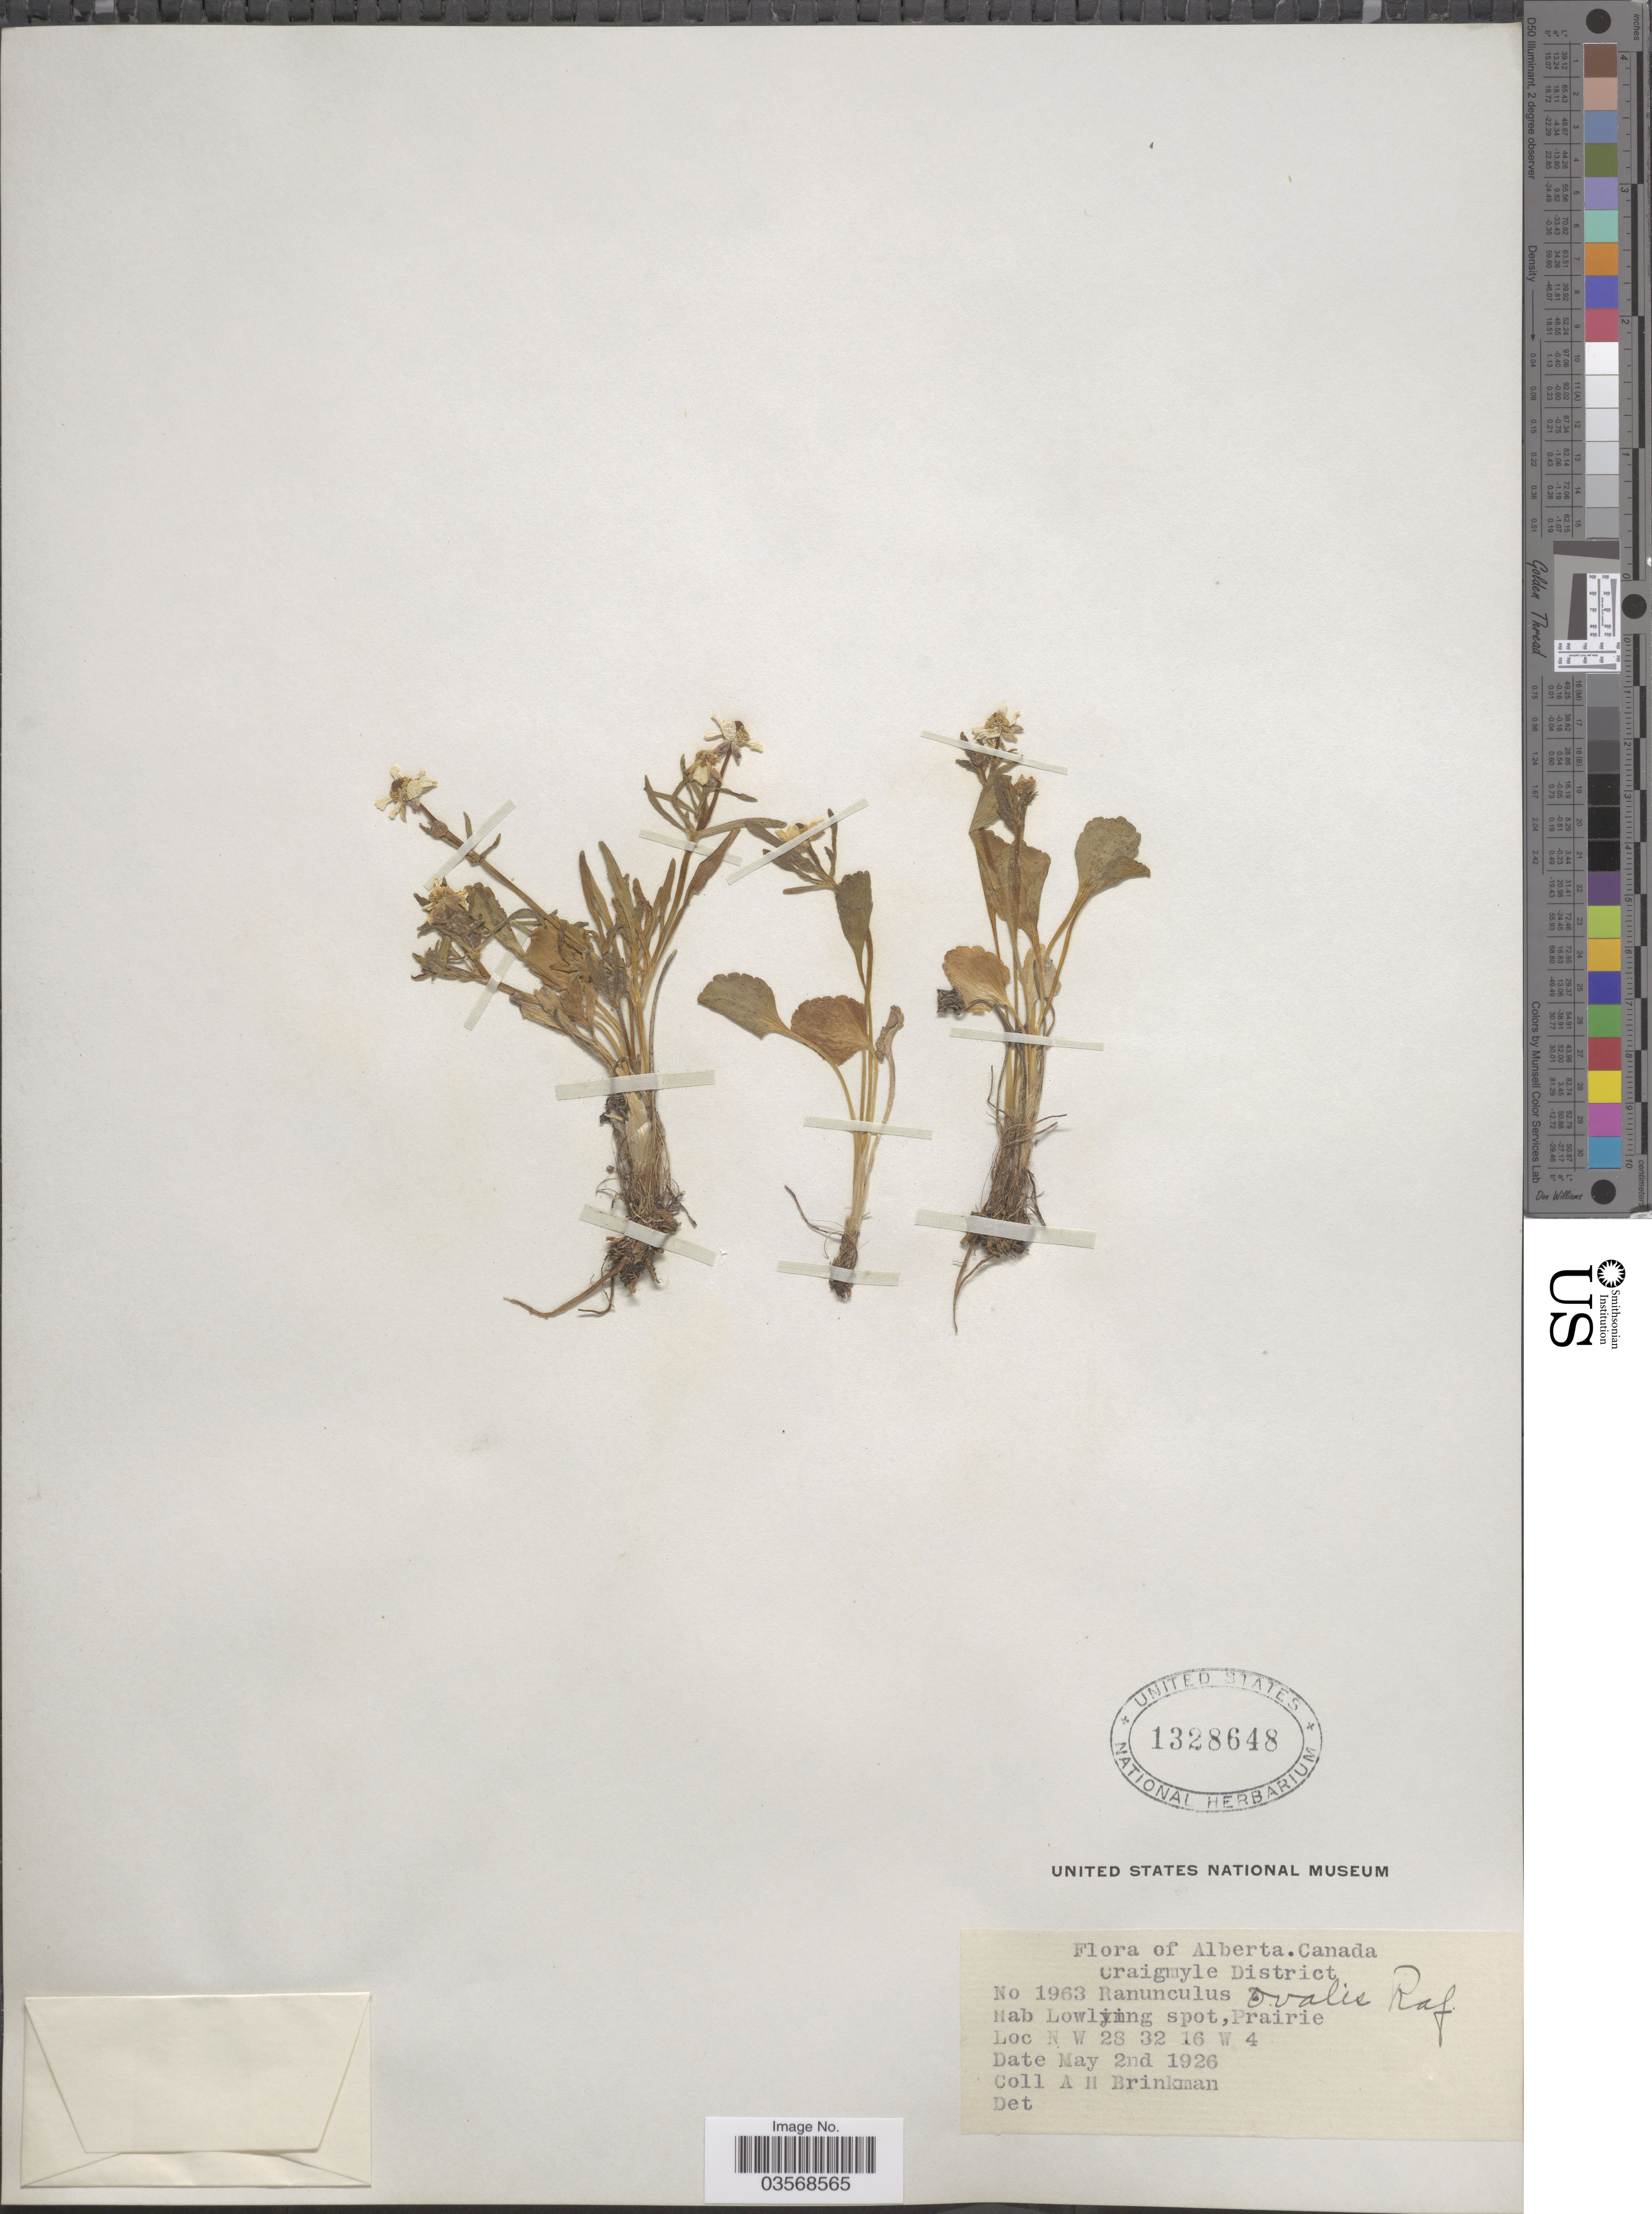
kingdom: Plantae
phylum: Tracheophyta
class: Magnoliopsida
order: Ranunculales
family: Ranunculaceae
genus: Ranunculus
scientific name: Ranunculus ovalis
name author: Raf.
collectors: A. Brinkman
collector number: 1963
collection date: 1926-05-02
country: Canada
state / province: Alberta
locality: Craigmyle District. Lowlying spot, Prairie. N W 28 32 16 W 4.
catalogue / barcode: US 1328648